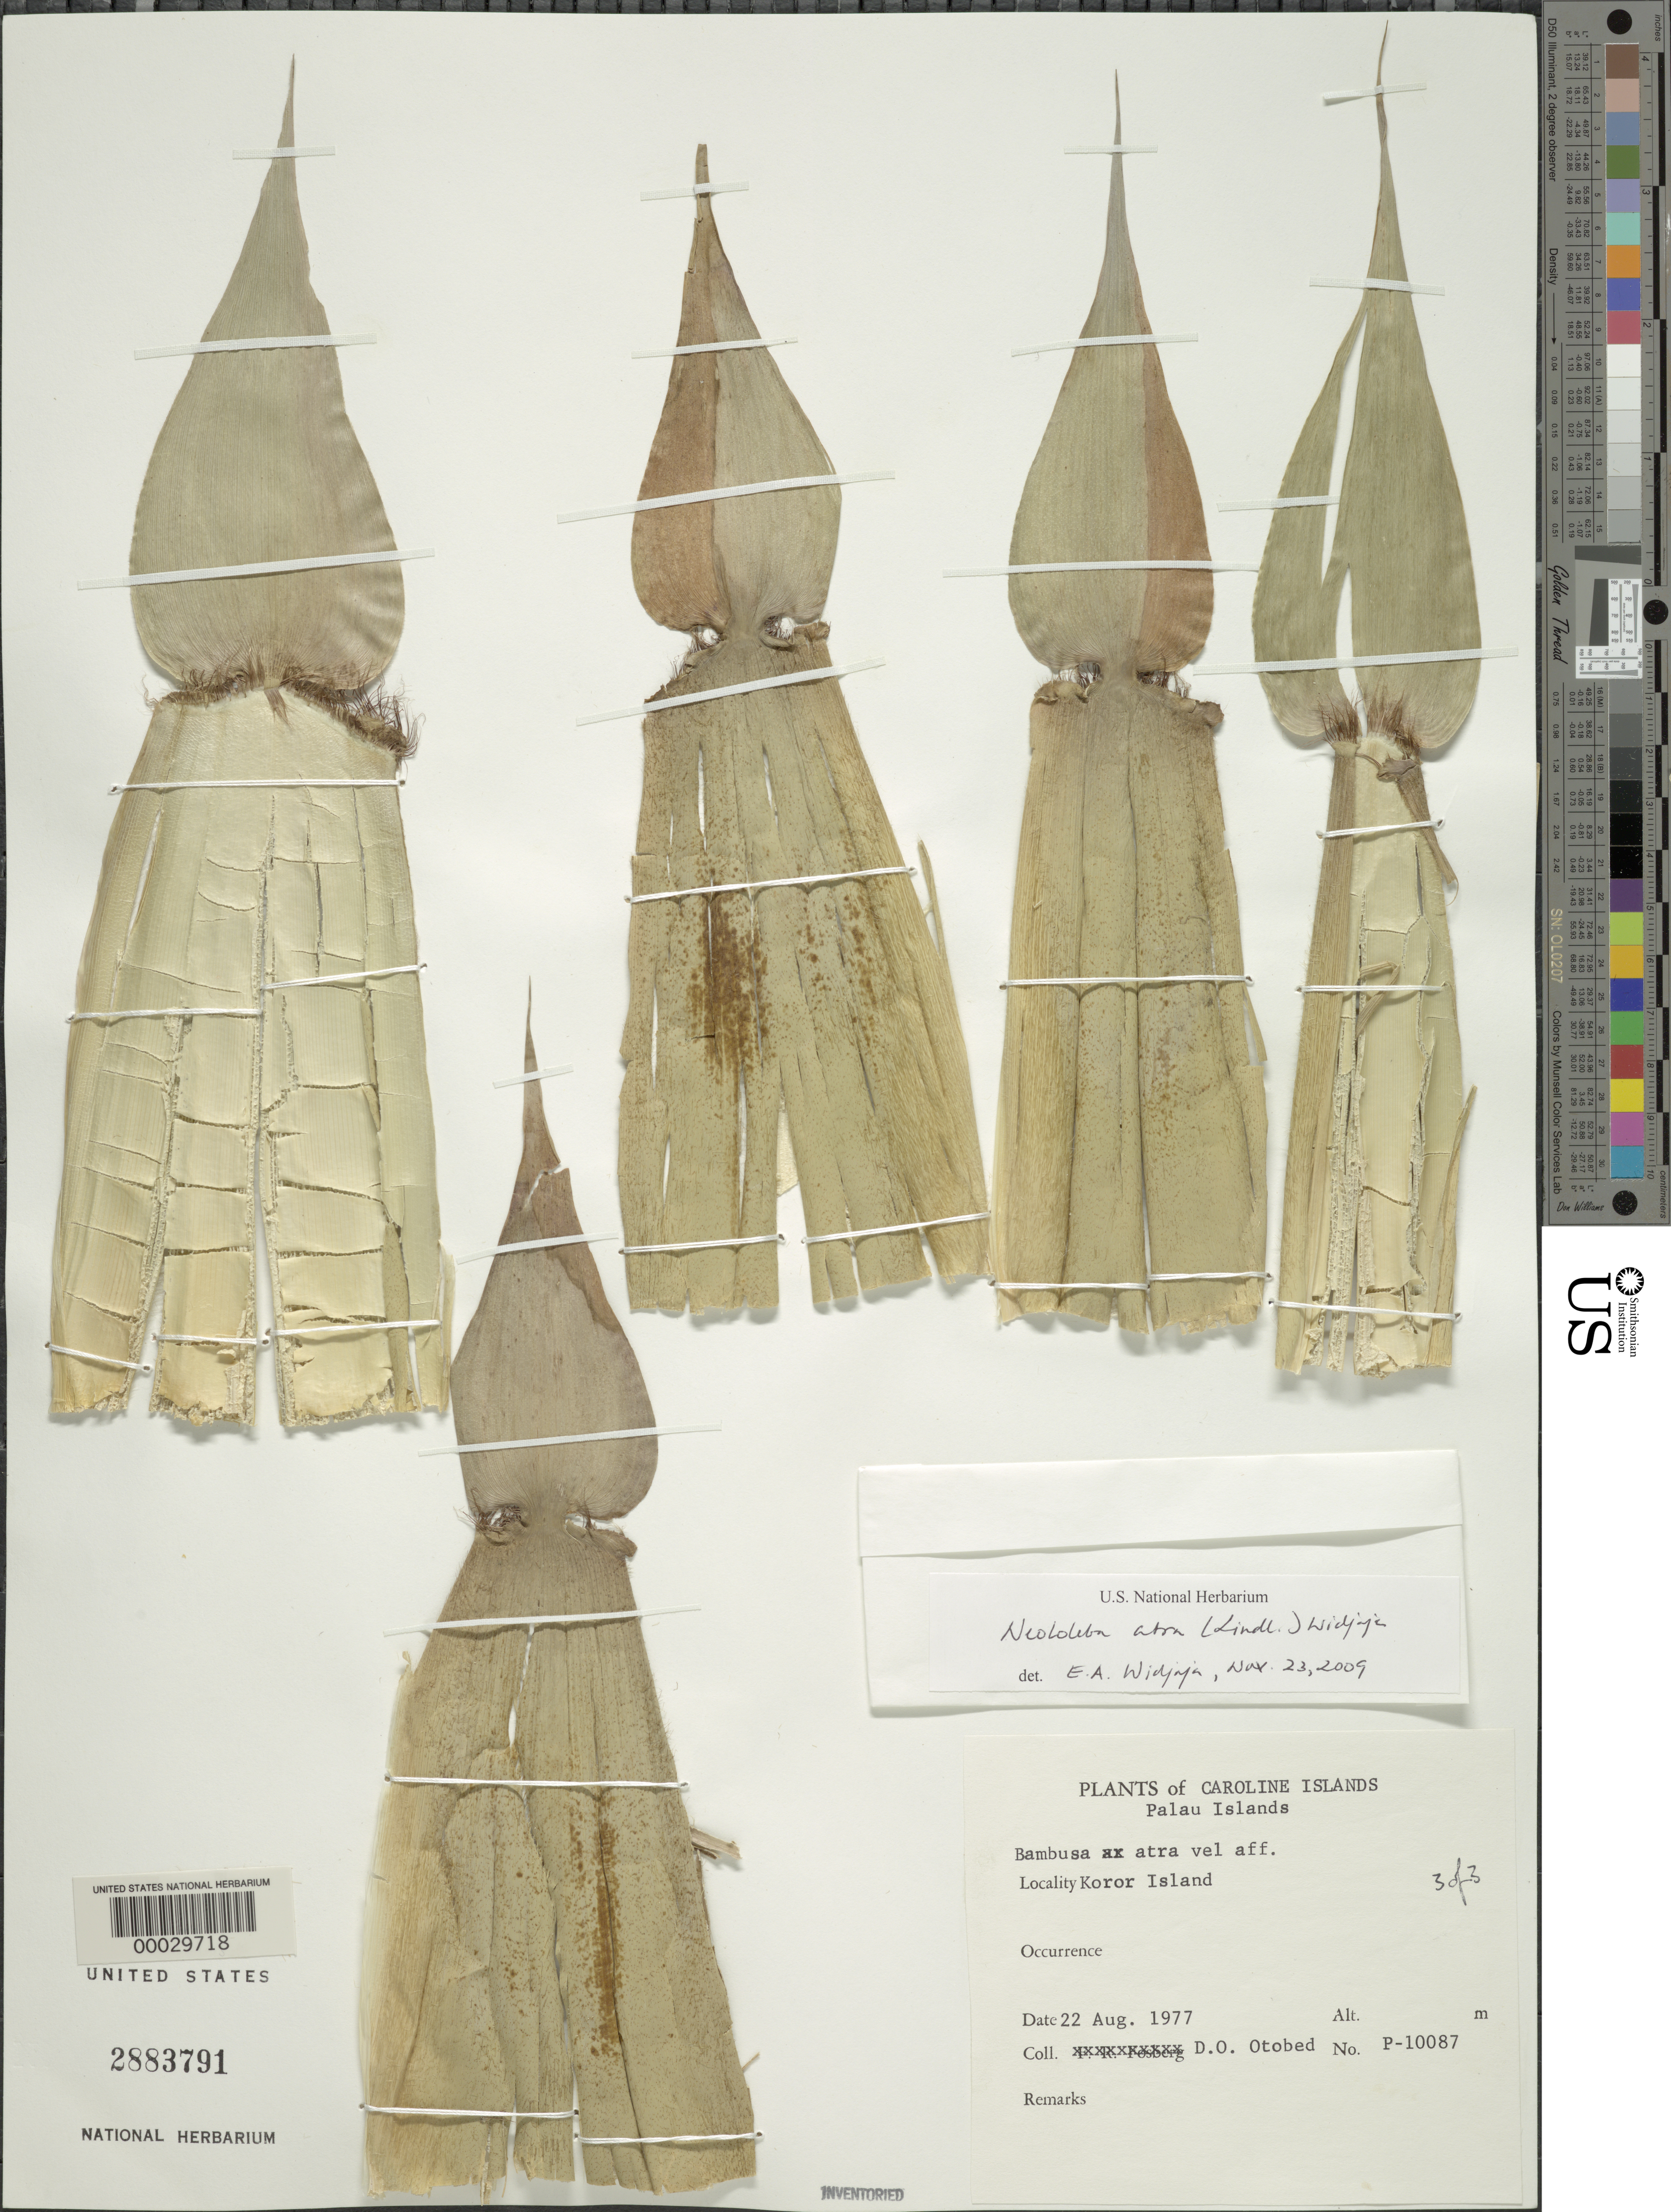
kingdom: Plantae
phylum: Tracheophyta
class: Liliopsida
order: Poales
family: Poaceae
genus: Neololeba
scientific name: Neololeba atra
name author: (Lindl.) Widjaja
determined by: Widjaja, E. A.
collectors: D. O. Otobed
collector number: P-10087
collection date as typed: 22 Aug 1977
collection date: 1977-08-22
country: Palau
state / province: Koror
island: Oreor (Koror)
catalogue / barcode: US 2883791